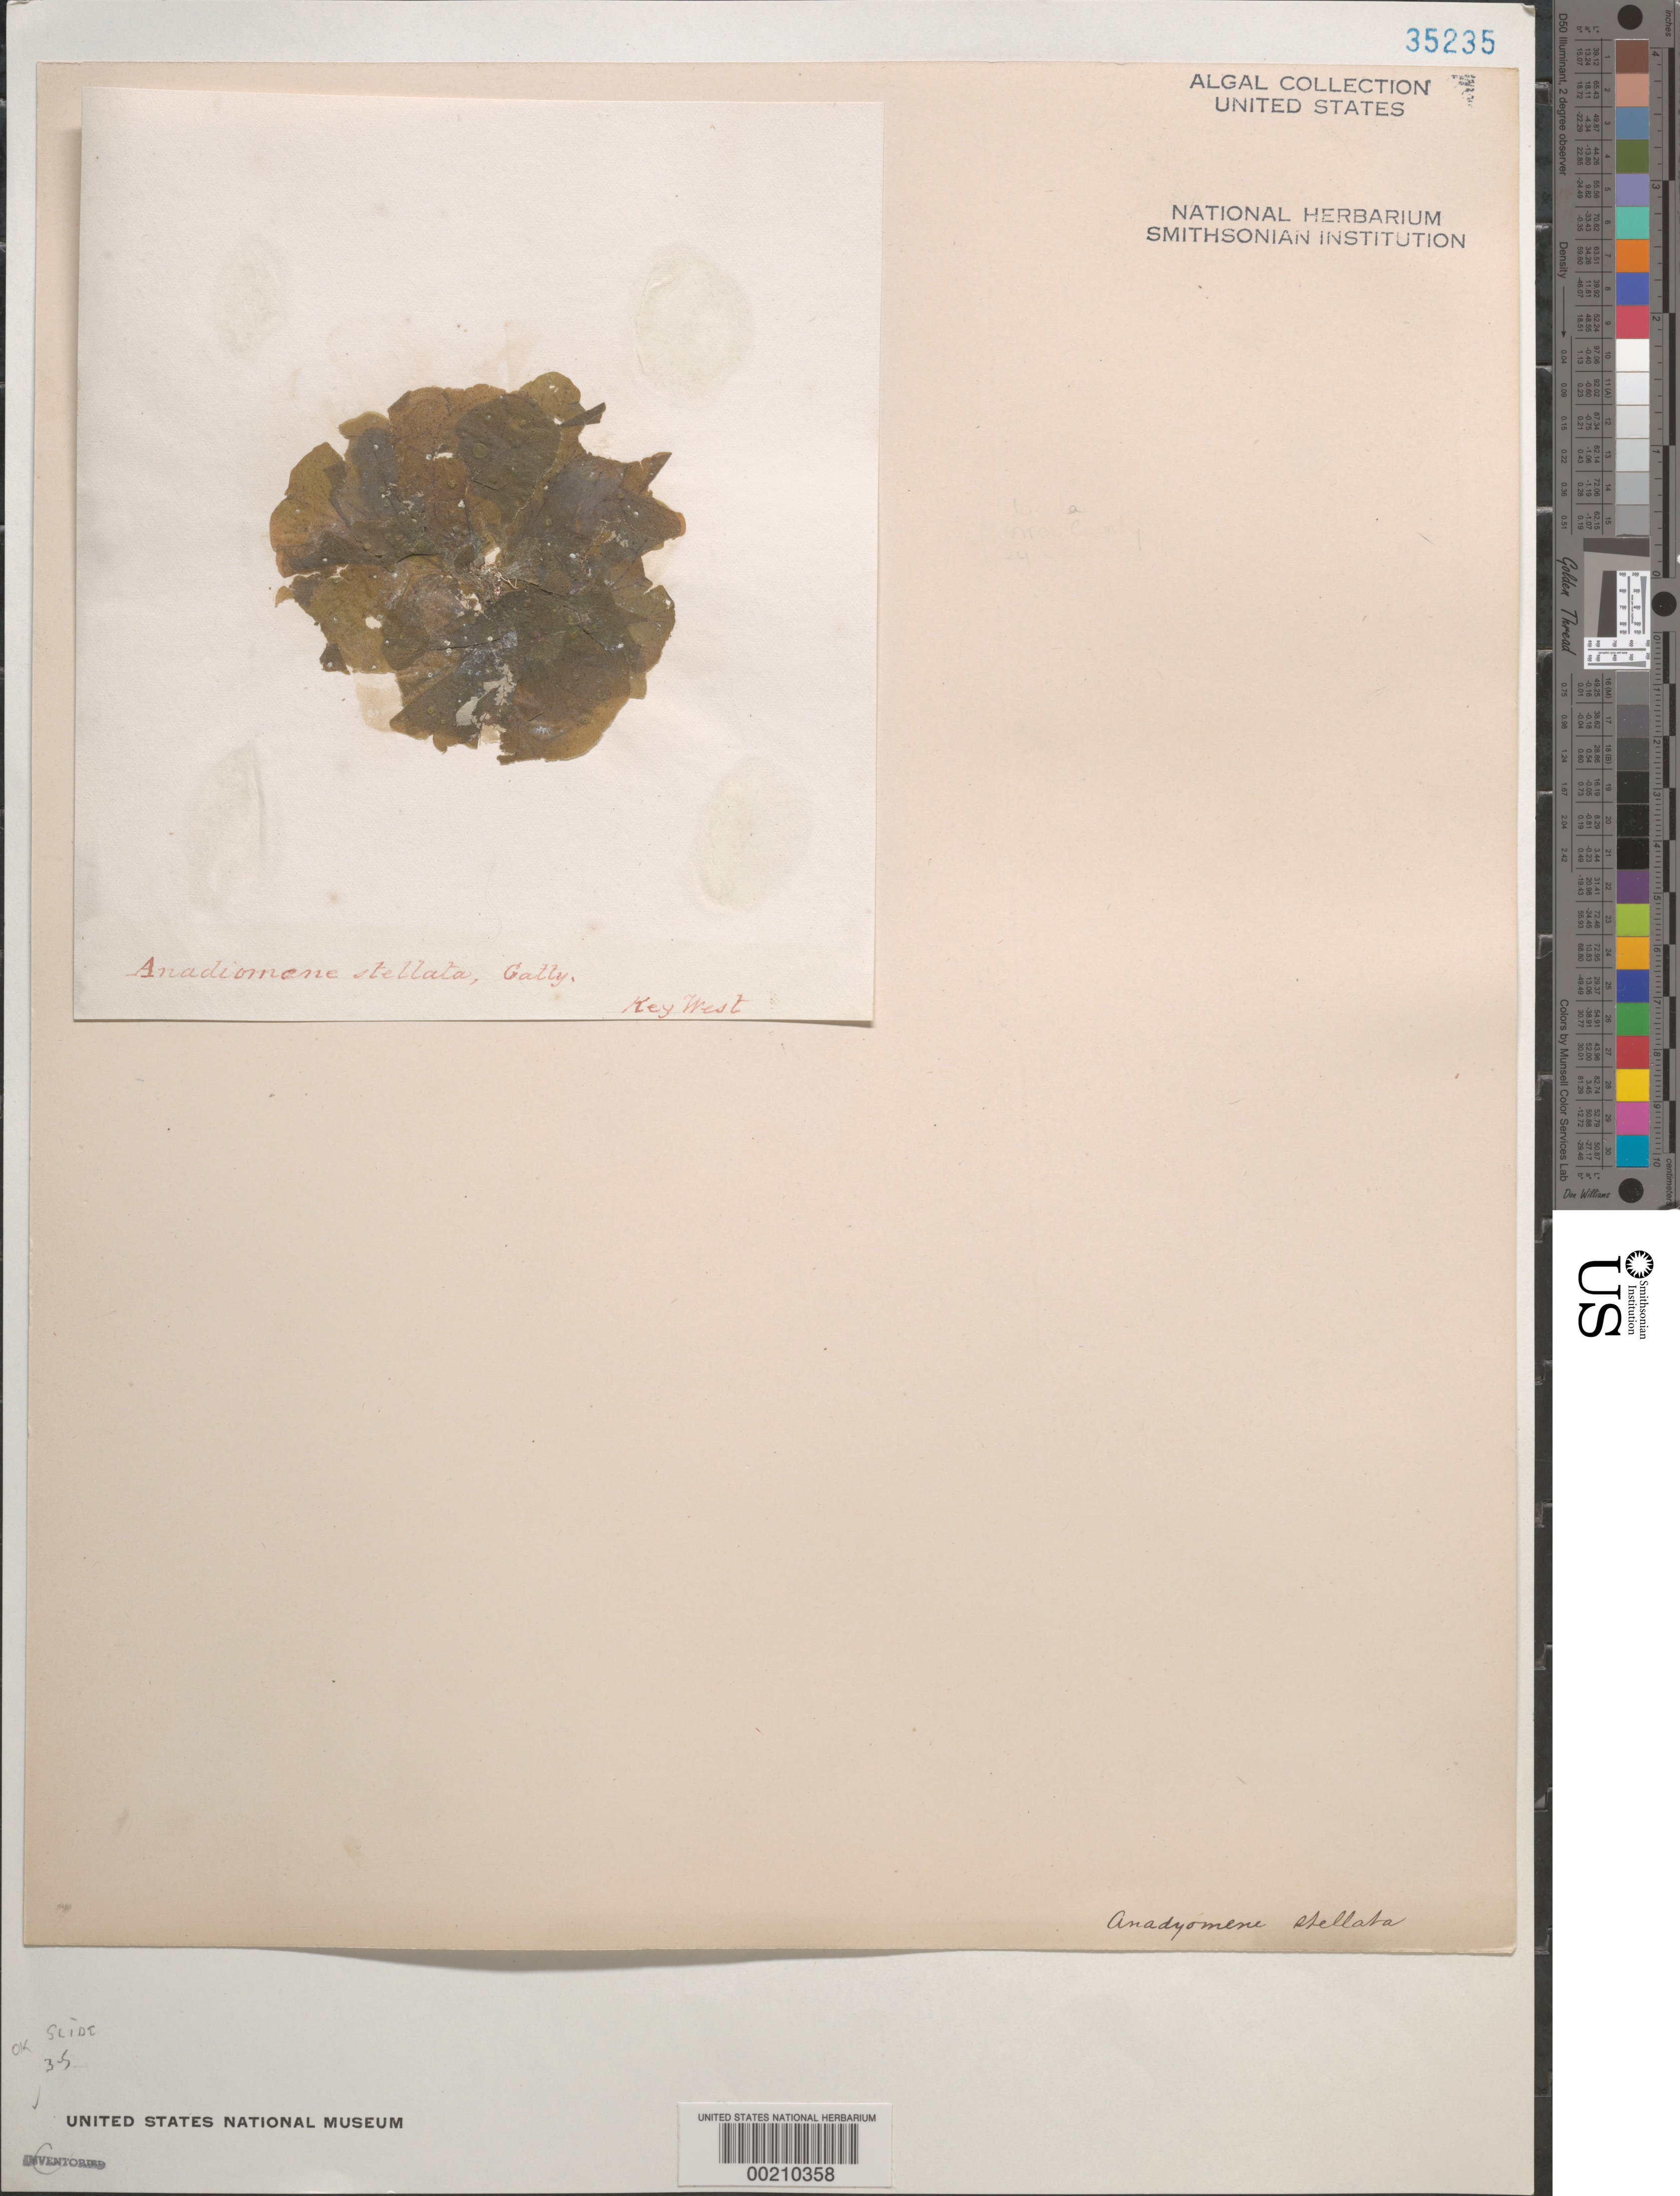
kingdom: Plantae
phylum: Chlorophyta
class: Ulvophyceae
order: Cladophorales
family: Anadyomenaceae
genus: Anadyomene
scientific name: Anadyomene stellata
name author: (Wulfen) C. Agardh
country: United States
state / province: Florida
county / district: Monroe County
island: Key West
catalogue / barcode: US 35235